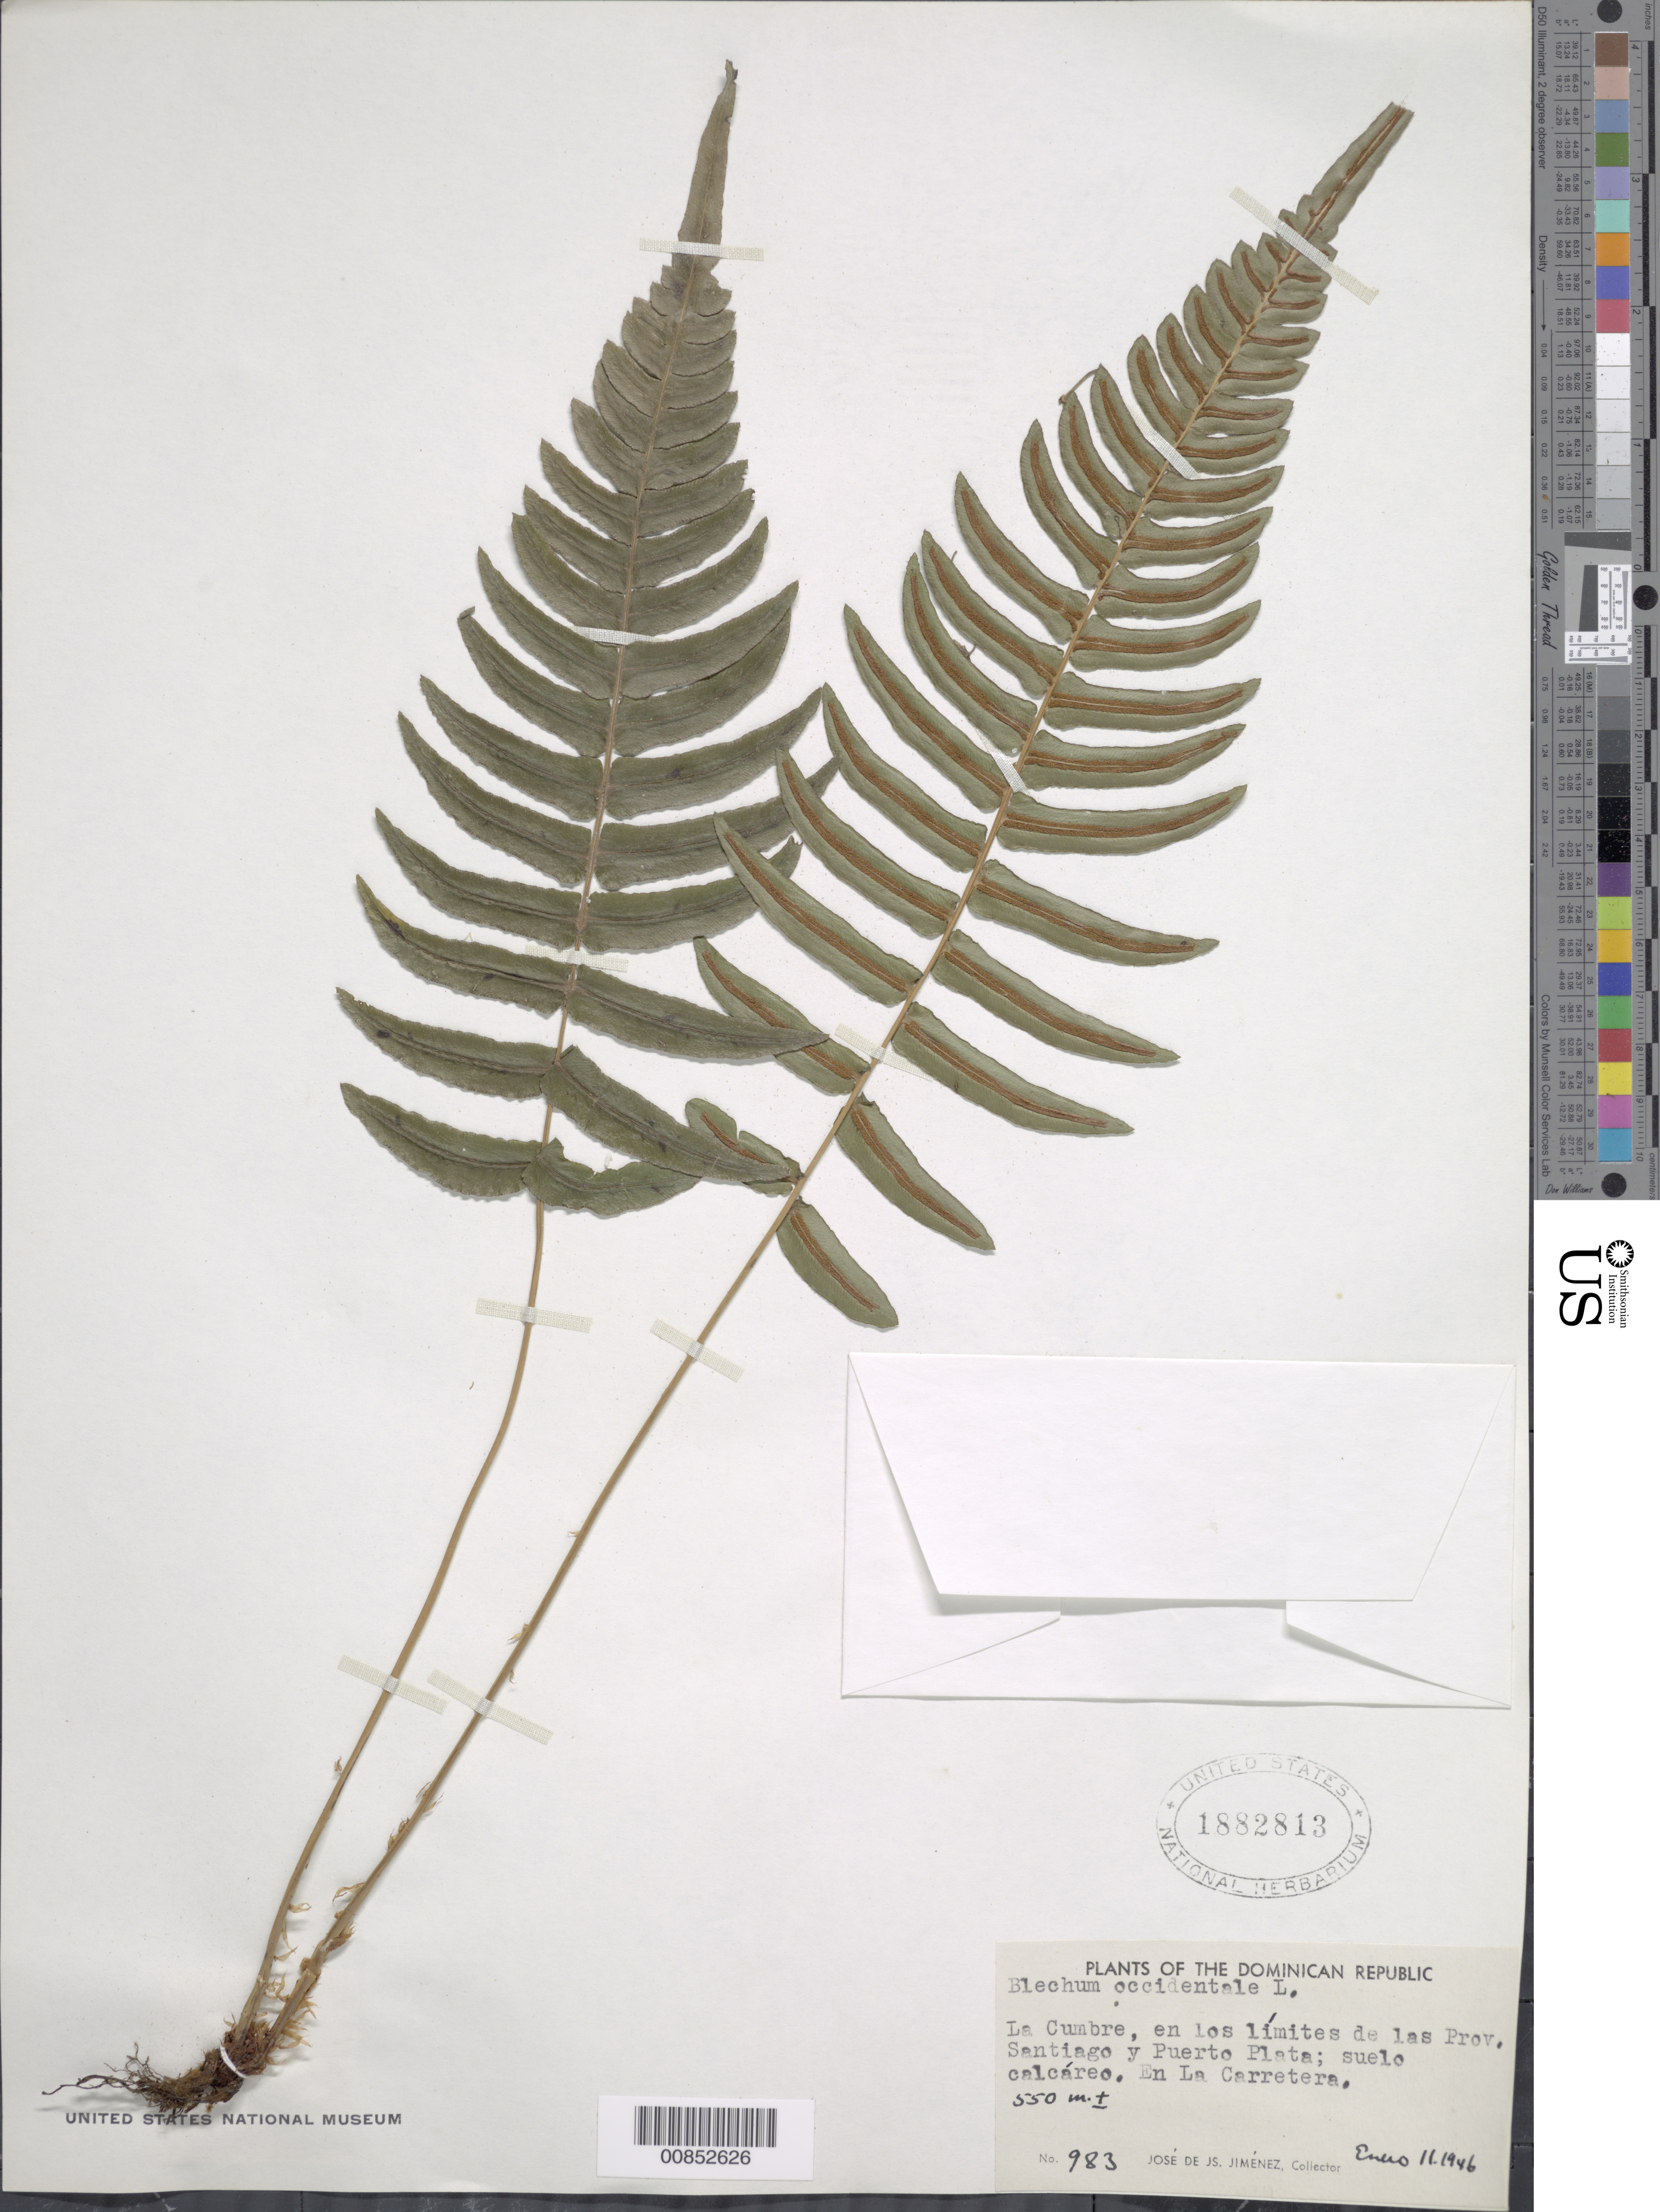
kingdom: Plantae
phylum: Tracheophyta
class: Polypodiopsida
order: Polypodiales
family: Blechnaceae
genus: Blechnum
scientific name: Blechnum occidentale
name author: L.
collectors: J. J. Jiménez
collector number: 983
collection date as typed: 11 Jan 1946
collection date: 1946-01-11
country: Dominican Republic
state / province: Santiago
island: Hispaniola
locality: La Cumbre, los limites de las Prov. Santiago y Puerto Plata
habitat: Suelo calcáreo, en la carretera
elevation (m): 550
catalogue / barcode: US 1882813